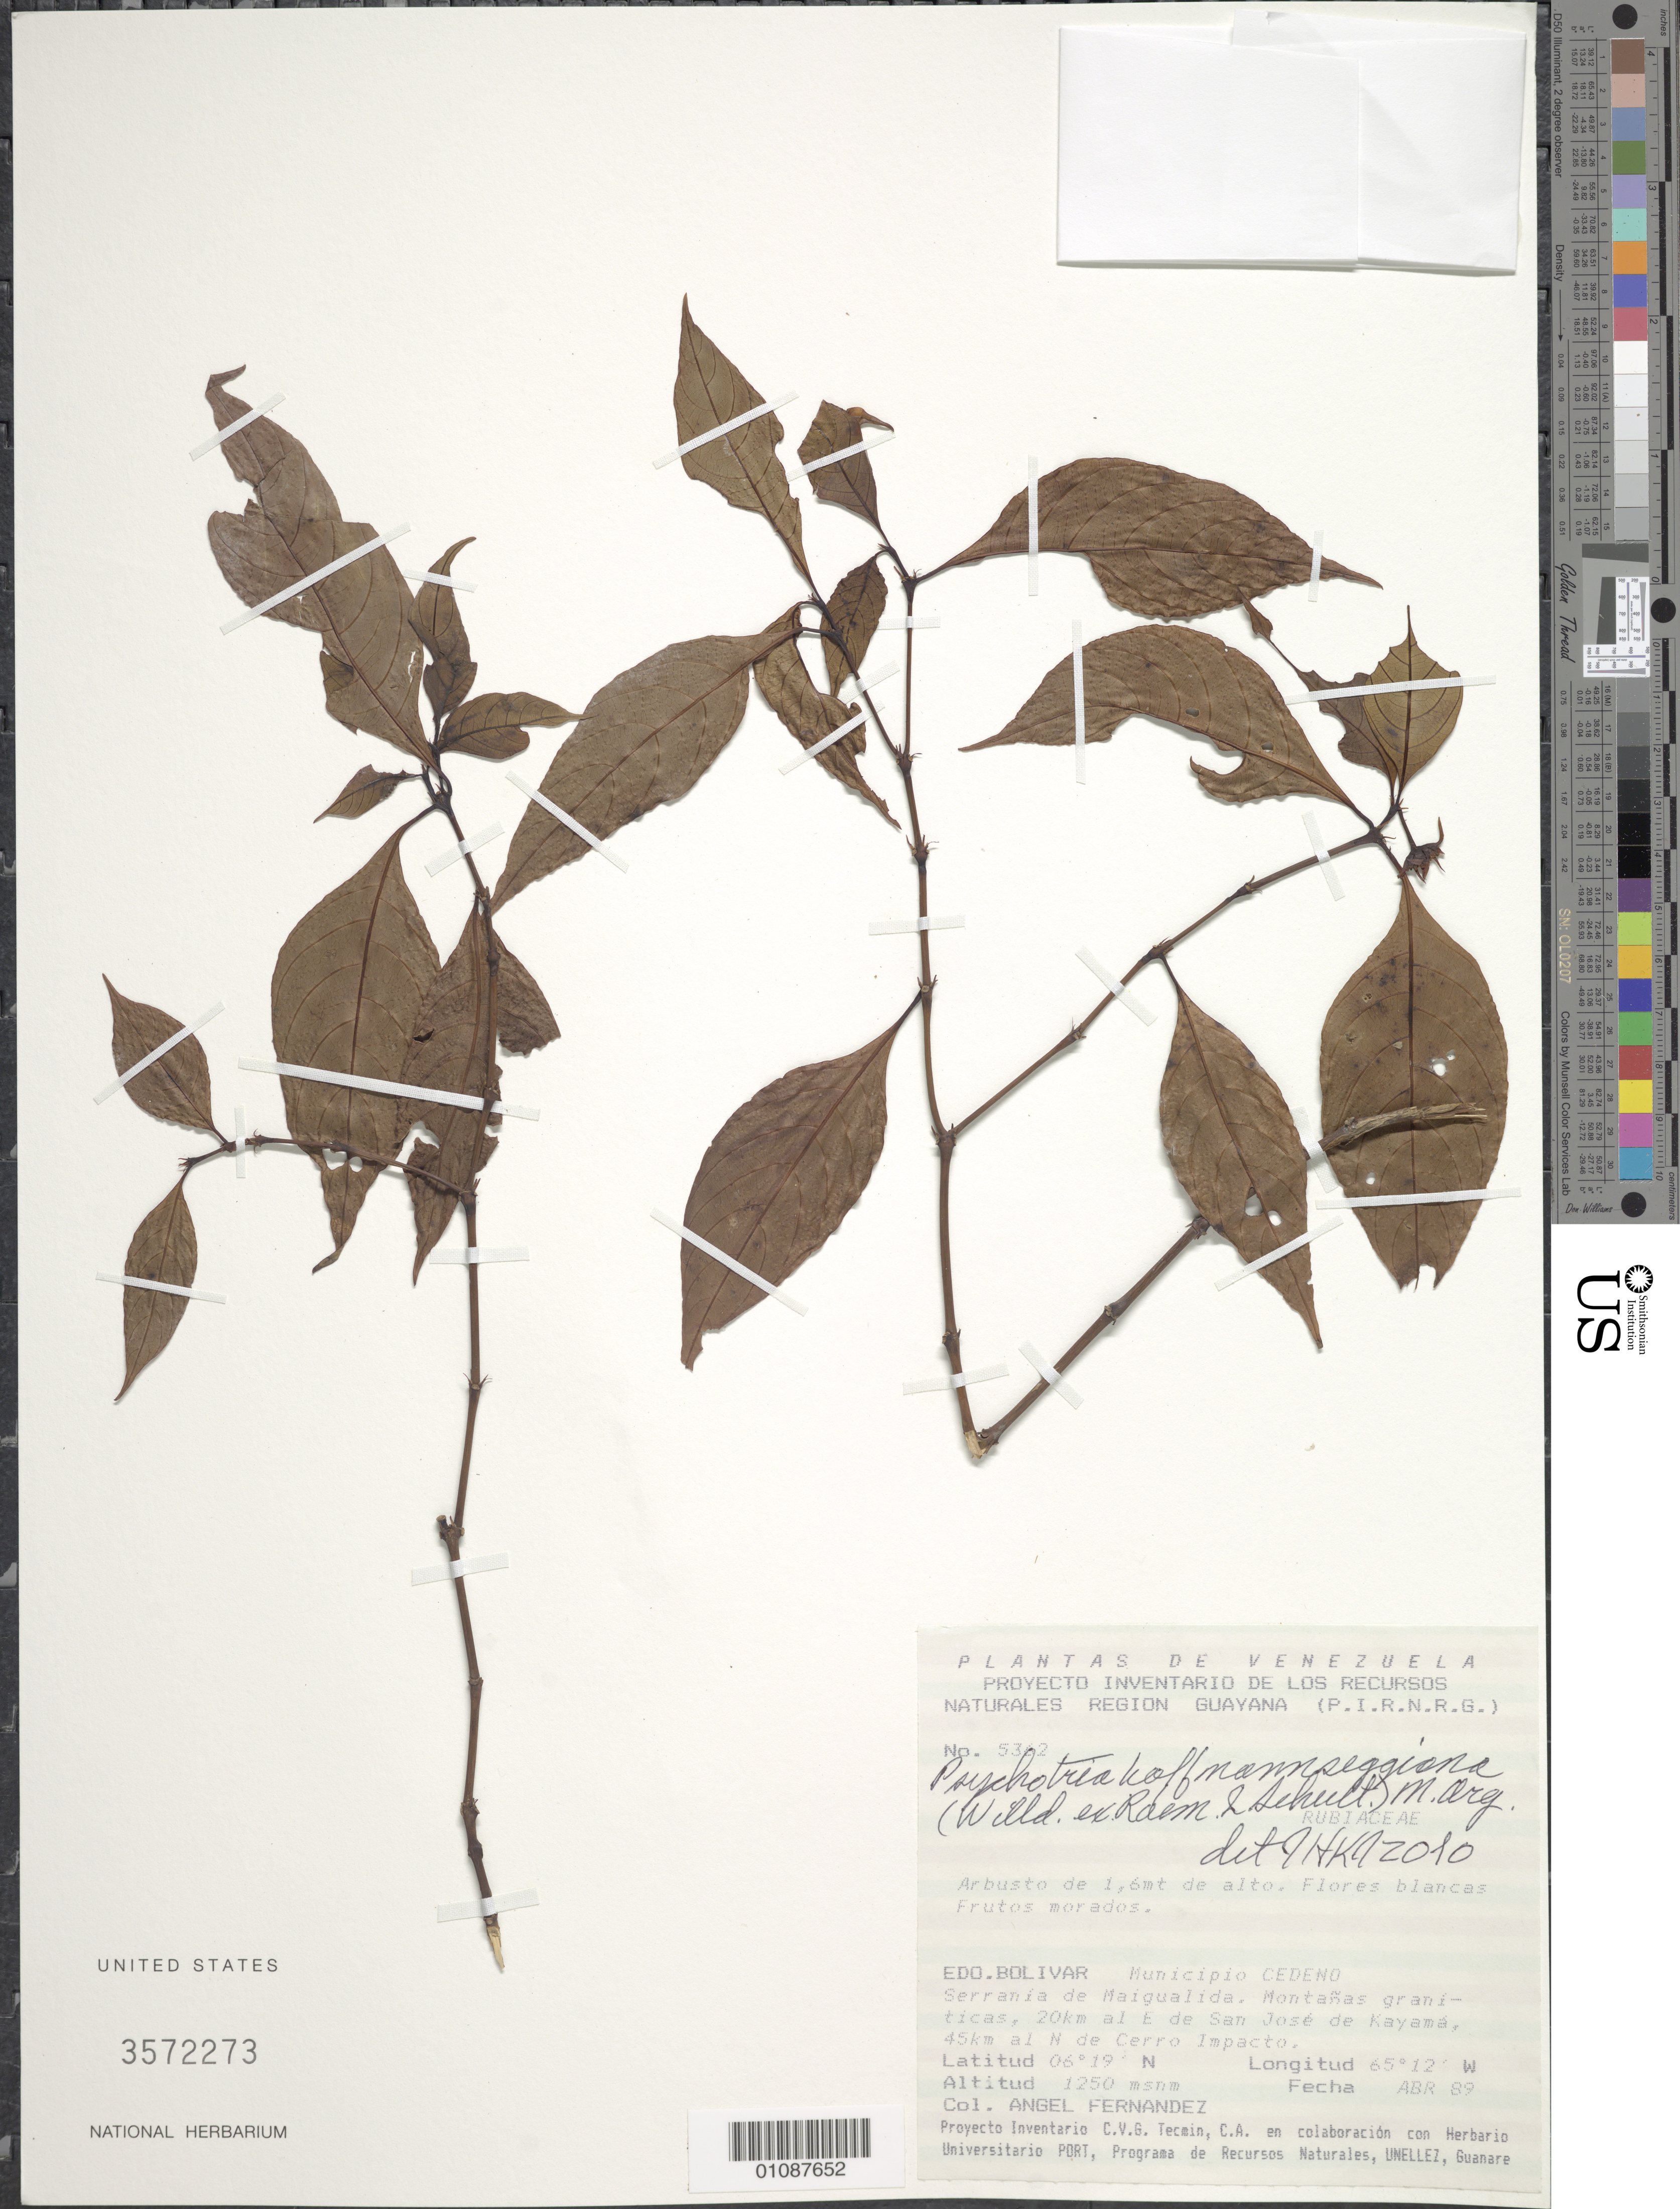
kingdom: Plantae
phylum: Tracheophyta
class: Magnoliopsida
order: Gentianales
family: Rubiaceae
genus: Psychotria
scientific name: Psychotria hoffmannseggiana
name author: (Willd. ex Roem. & Schult.) Müll. Arg.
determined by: Kirkbride, J. H.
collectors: A. Fernández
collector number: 5362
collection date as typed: Apr-89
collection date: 1989-04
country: Venezuela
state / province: Bolívar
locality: Mun. Cedeño, Serrania de Maigualida, 20 km E de San José de Kayamá, 45 km N de Cerro Impacto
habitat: Montanas graniticas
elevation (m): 1250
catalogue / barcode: US 3572273